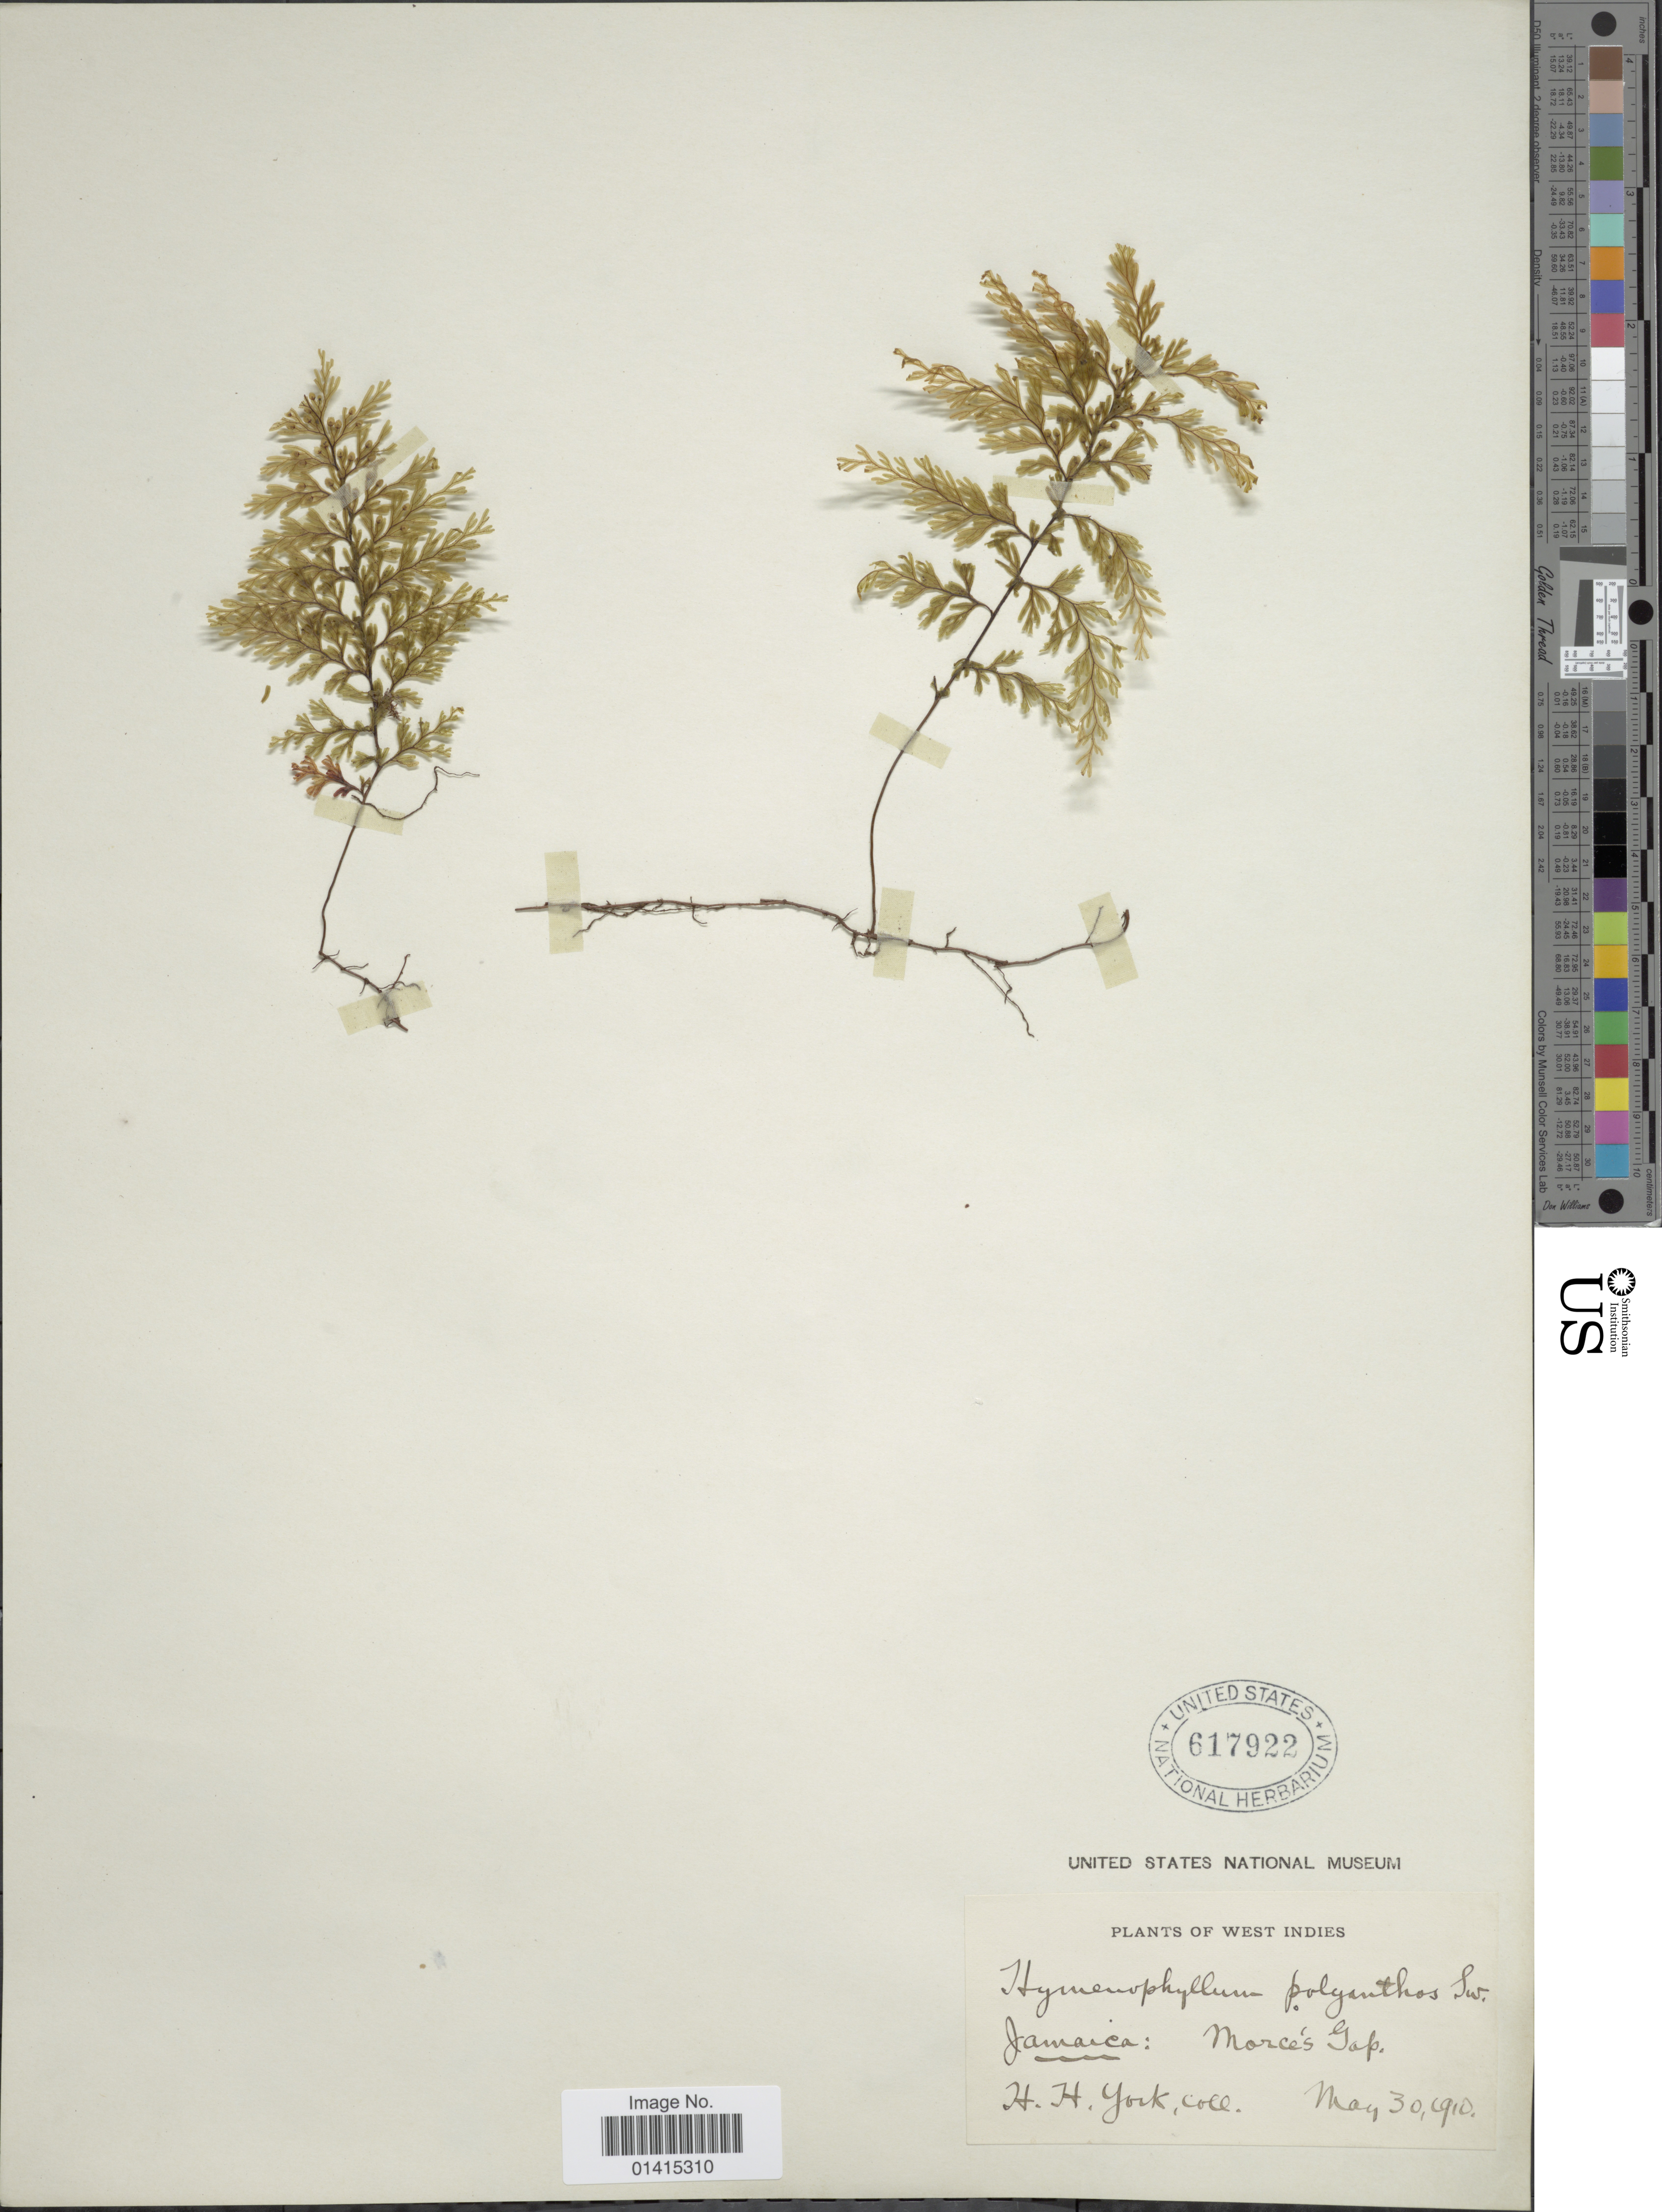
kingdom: Plantae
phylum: Tracheophyta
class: Polypodiopsida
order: Hymenophyllales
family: Hymenophyllaceae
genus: Hymenophyllum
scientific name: Hymenophyllum polyanthos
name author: (Sw.) Sw.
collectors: H. York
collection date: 1910-05-30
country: Jamaica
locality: Jamaica: Morce's Gap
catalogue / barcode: US 617922